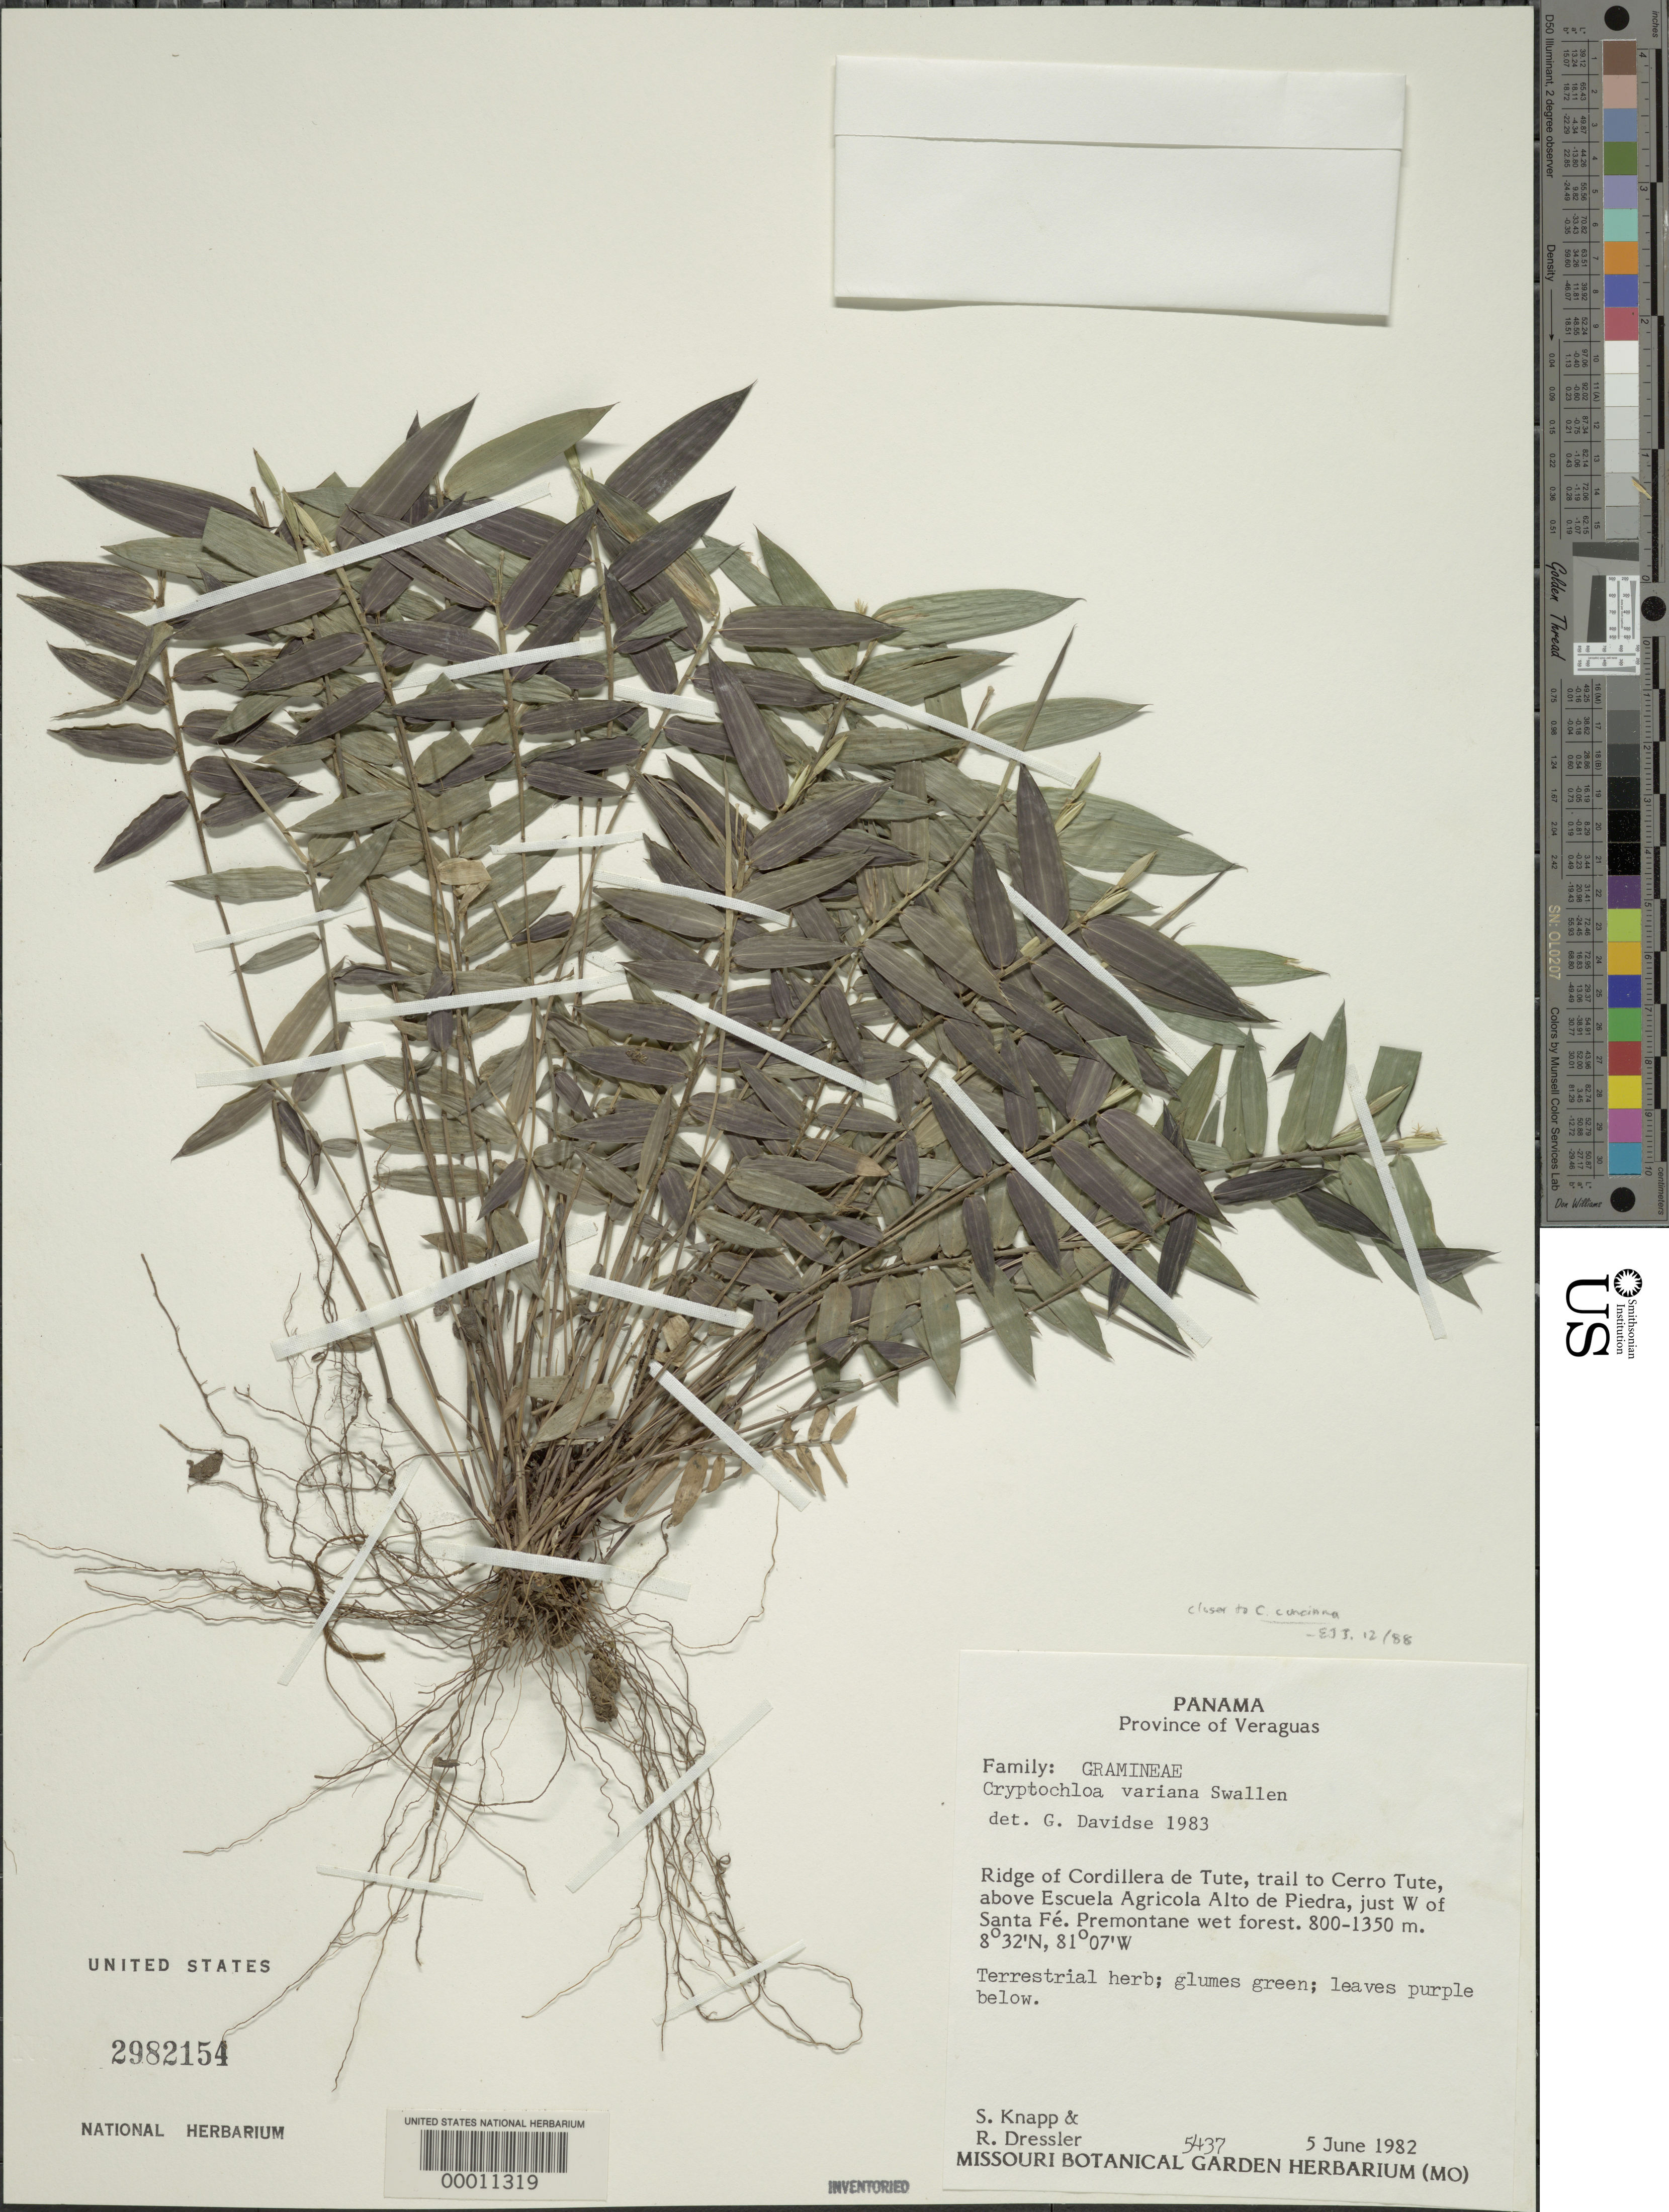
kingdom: Plantae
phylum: Tracheophyta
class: Liliopsida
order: Poales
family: Poaceae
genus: Cryptochloa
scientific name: Cryptochloa sp.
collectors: S. Knapp & R. Dressler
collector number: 5437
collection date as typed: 05 Jun 1982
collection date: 1982-06-05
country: Panama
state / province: Veraguas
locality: Cordillera de Tute, Cerro Tute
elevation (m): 800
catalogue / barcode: US 2982154